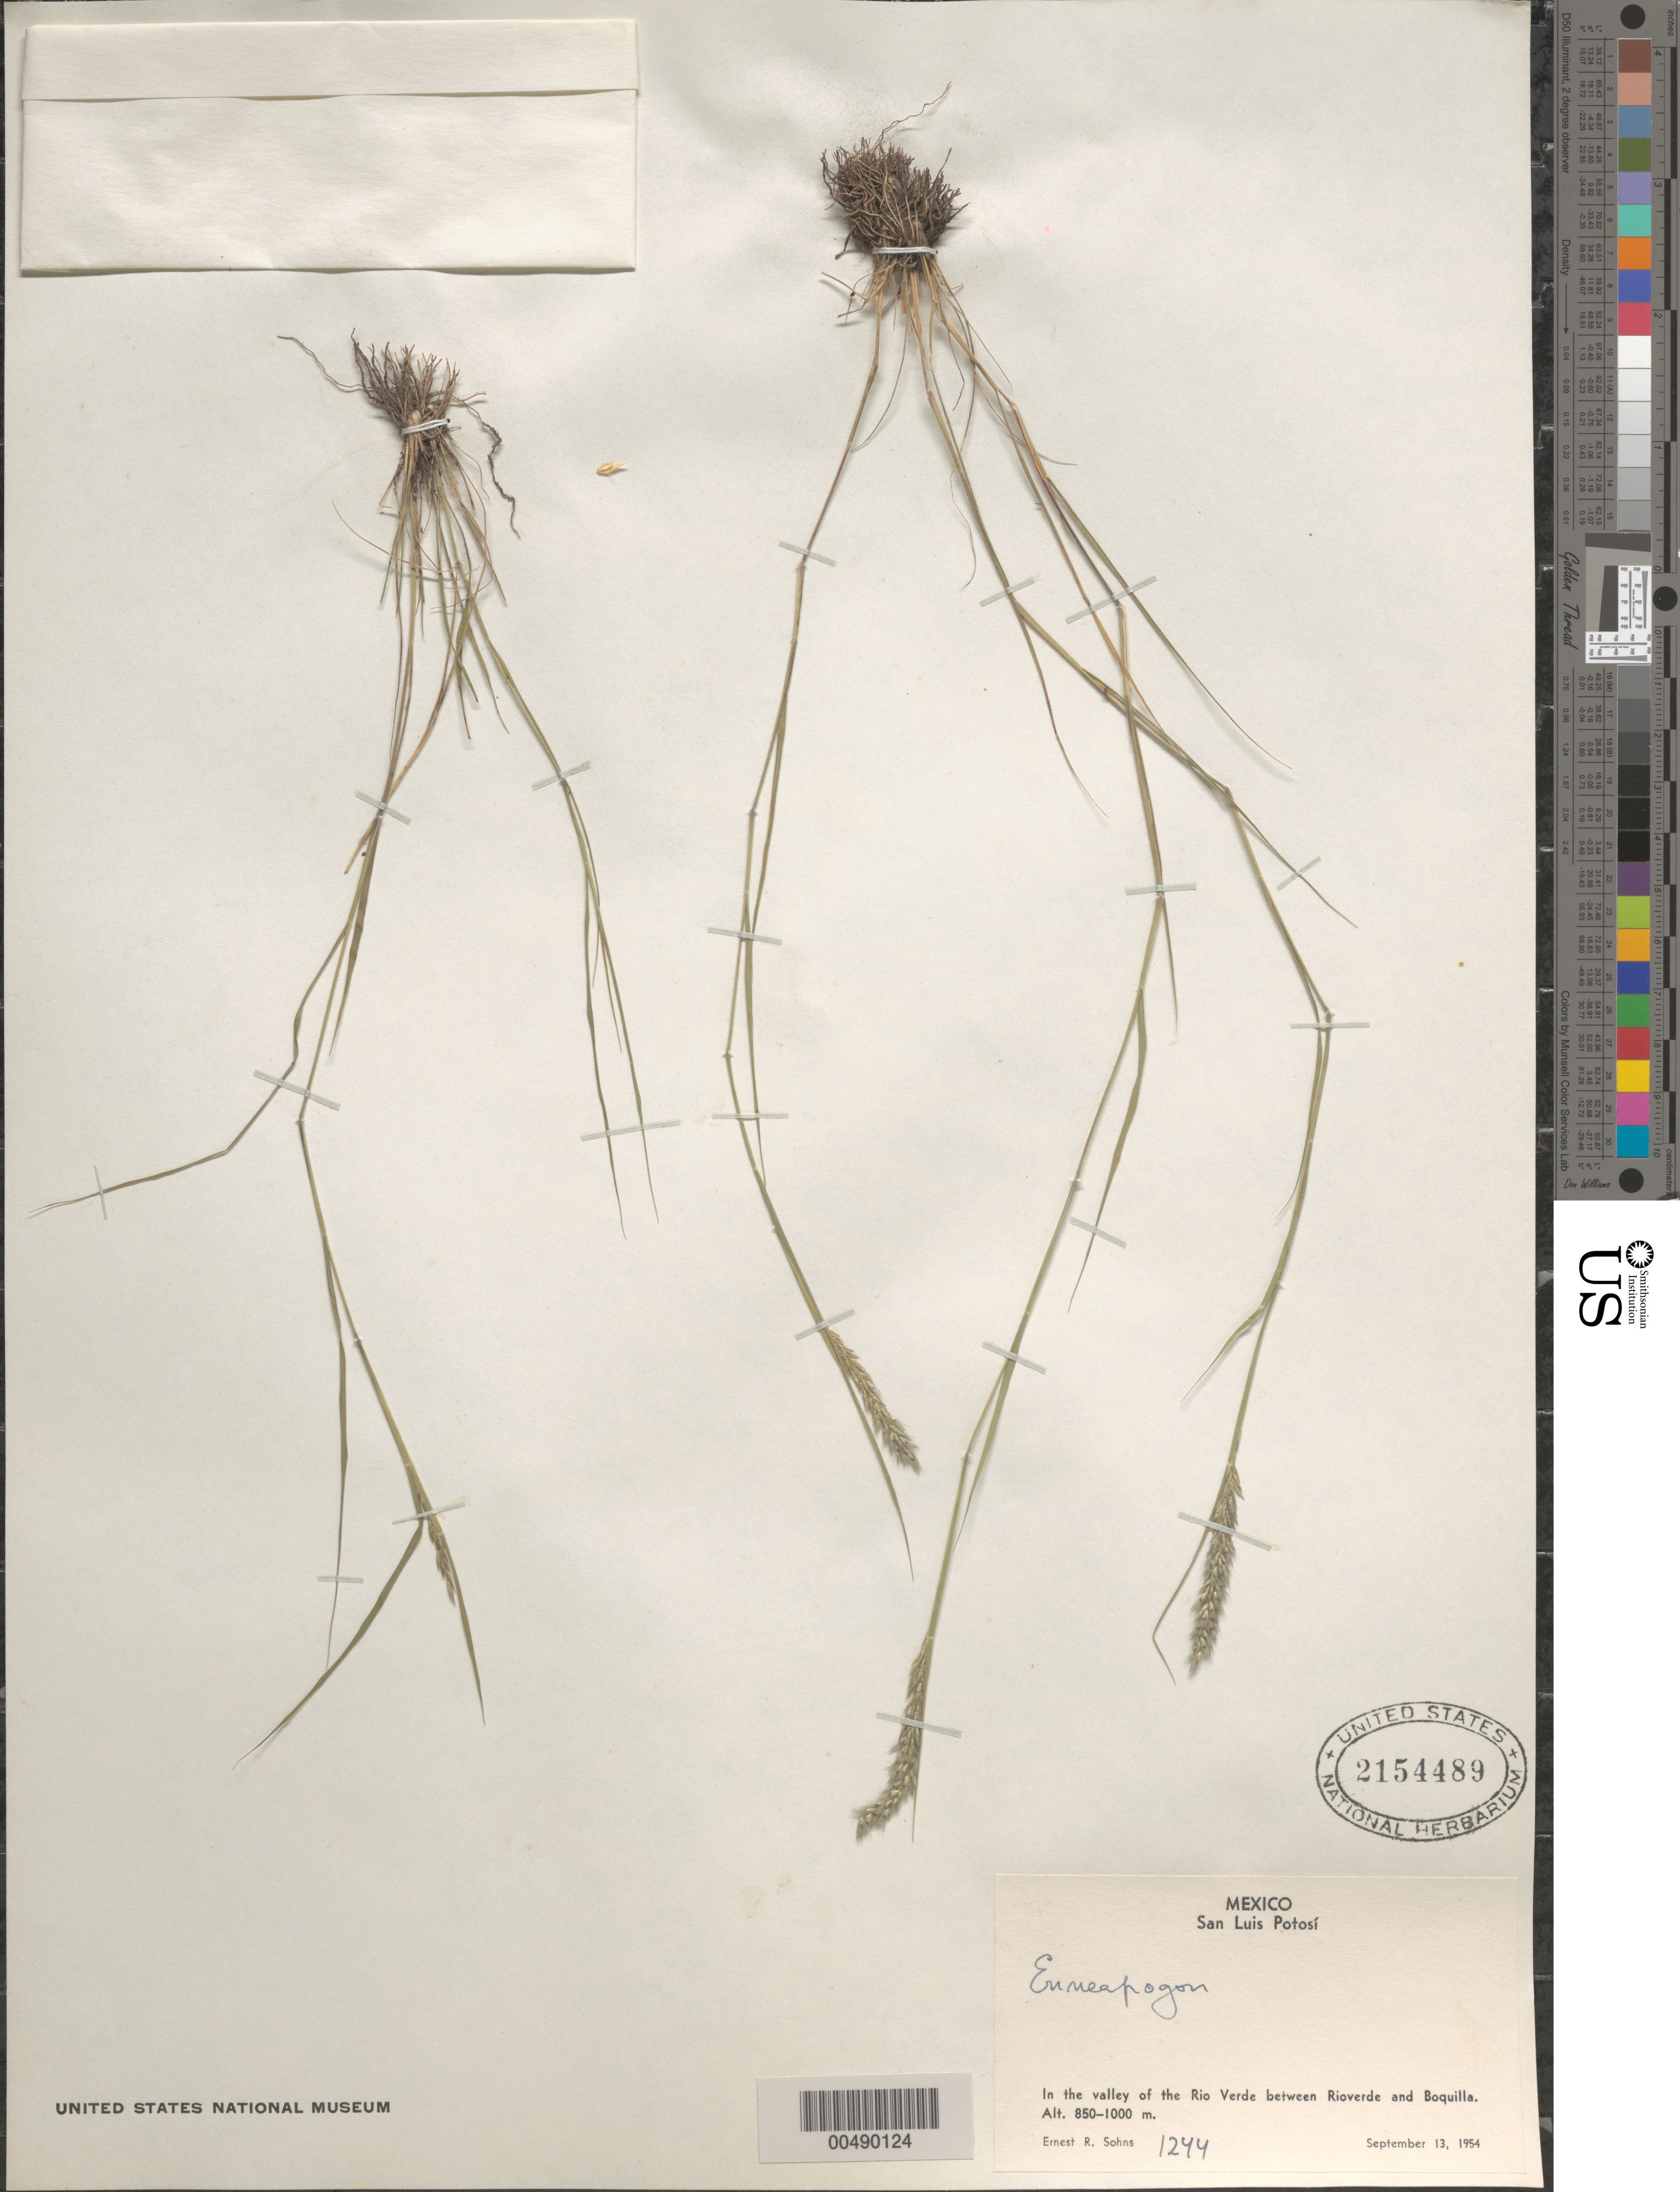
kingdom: Plantae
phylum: Tracheophyta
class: Liliopsida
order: Poales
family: Poaceae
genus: Enneapogon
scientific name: Enneapogon desvauxii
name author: P. Beauv.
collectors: E. R. Sohns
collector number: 1244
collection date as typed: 13 Sep 1954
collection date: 1954-09-13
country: Mexico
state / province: San Luis Potosi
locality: In the valley of the Rio Verde between Rioverde and Boquilla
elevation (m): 850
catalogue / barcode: US 2154489